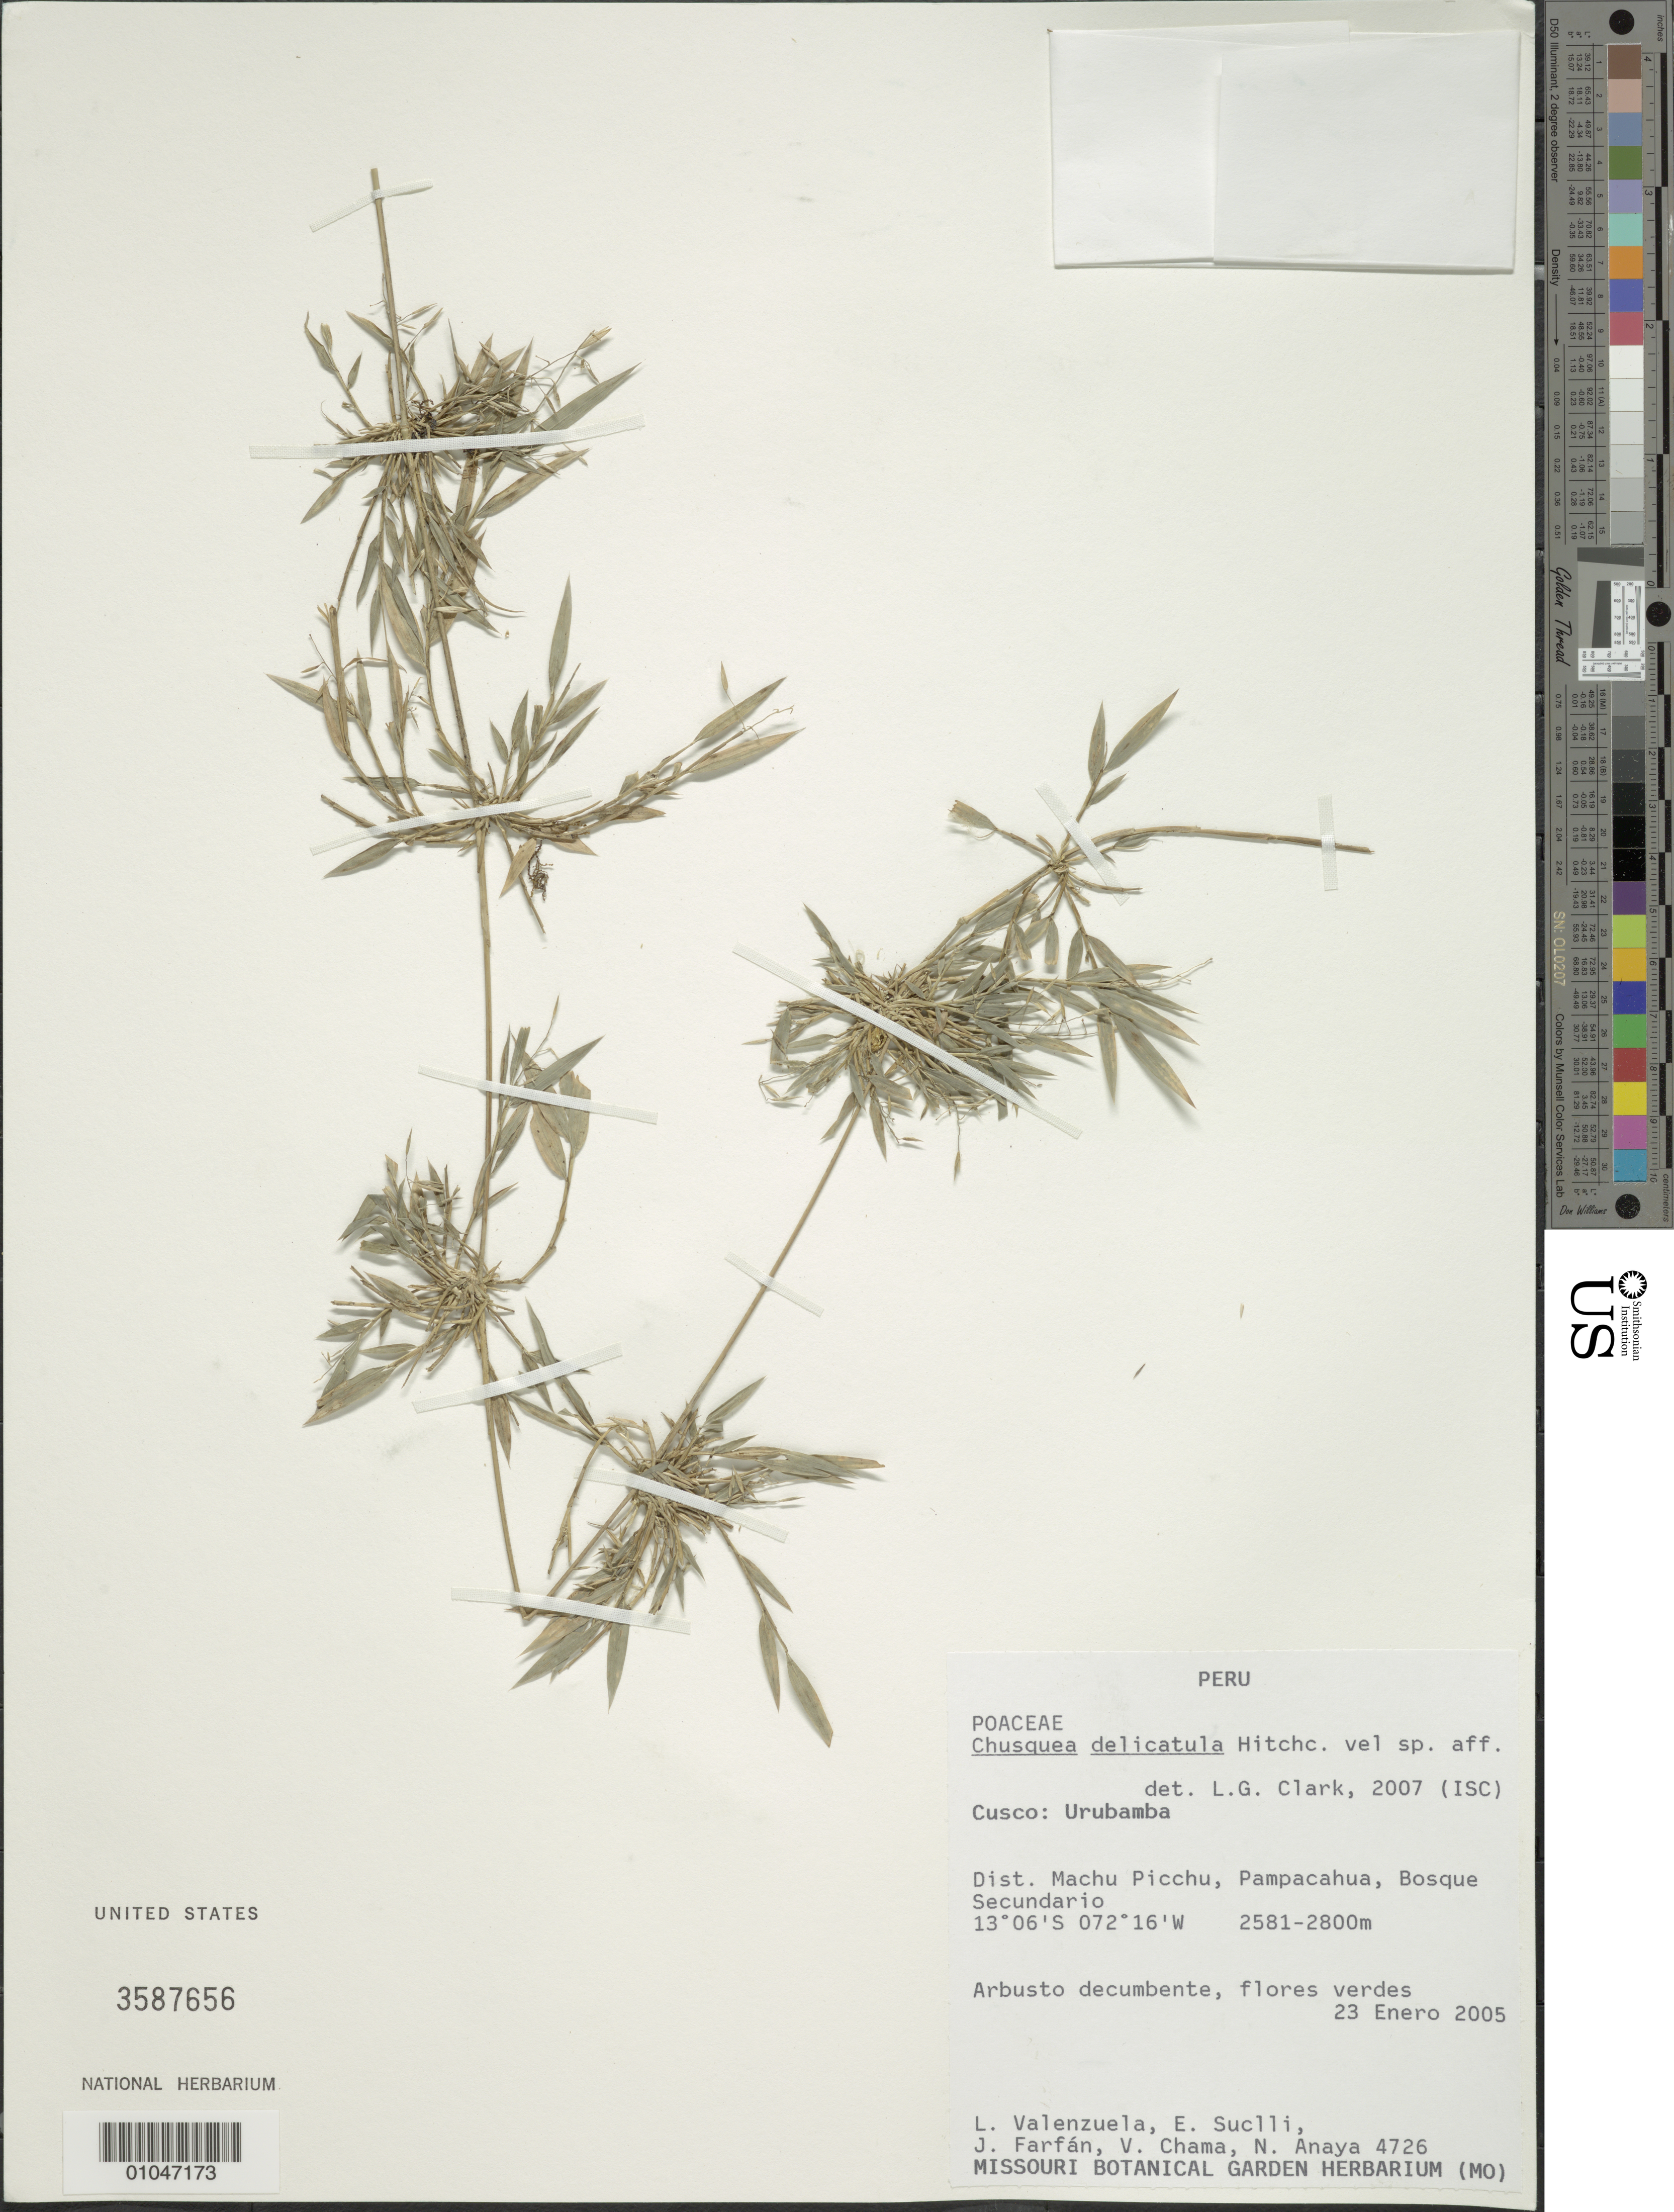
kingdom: Plantae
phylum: Tracheophyta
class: Liliopsida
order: Poales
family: Poaceae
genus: Chusquea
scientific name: Chusquea delicatula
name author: Hitchc.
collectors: L. Valenzuela, E. Suclli, J. Farfán, V. Chama & N. Anaya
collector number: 4726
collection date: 2005-01-23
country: Peru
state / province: Cusco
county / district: Urubamba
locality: Pampacahua, Dist. Machu Picchu, Urubamba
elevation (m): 2581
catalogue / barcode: US 3587656